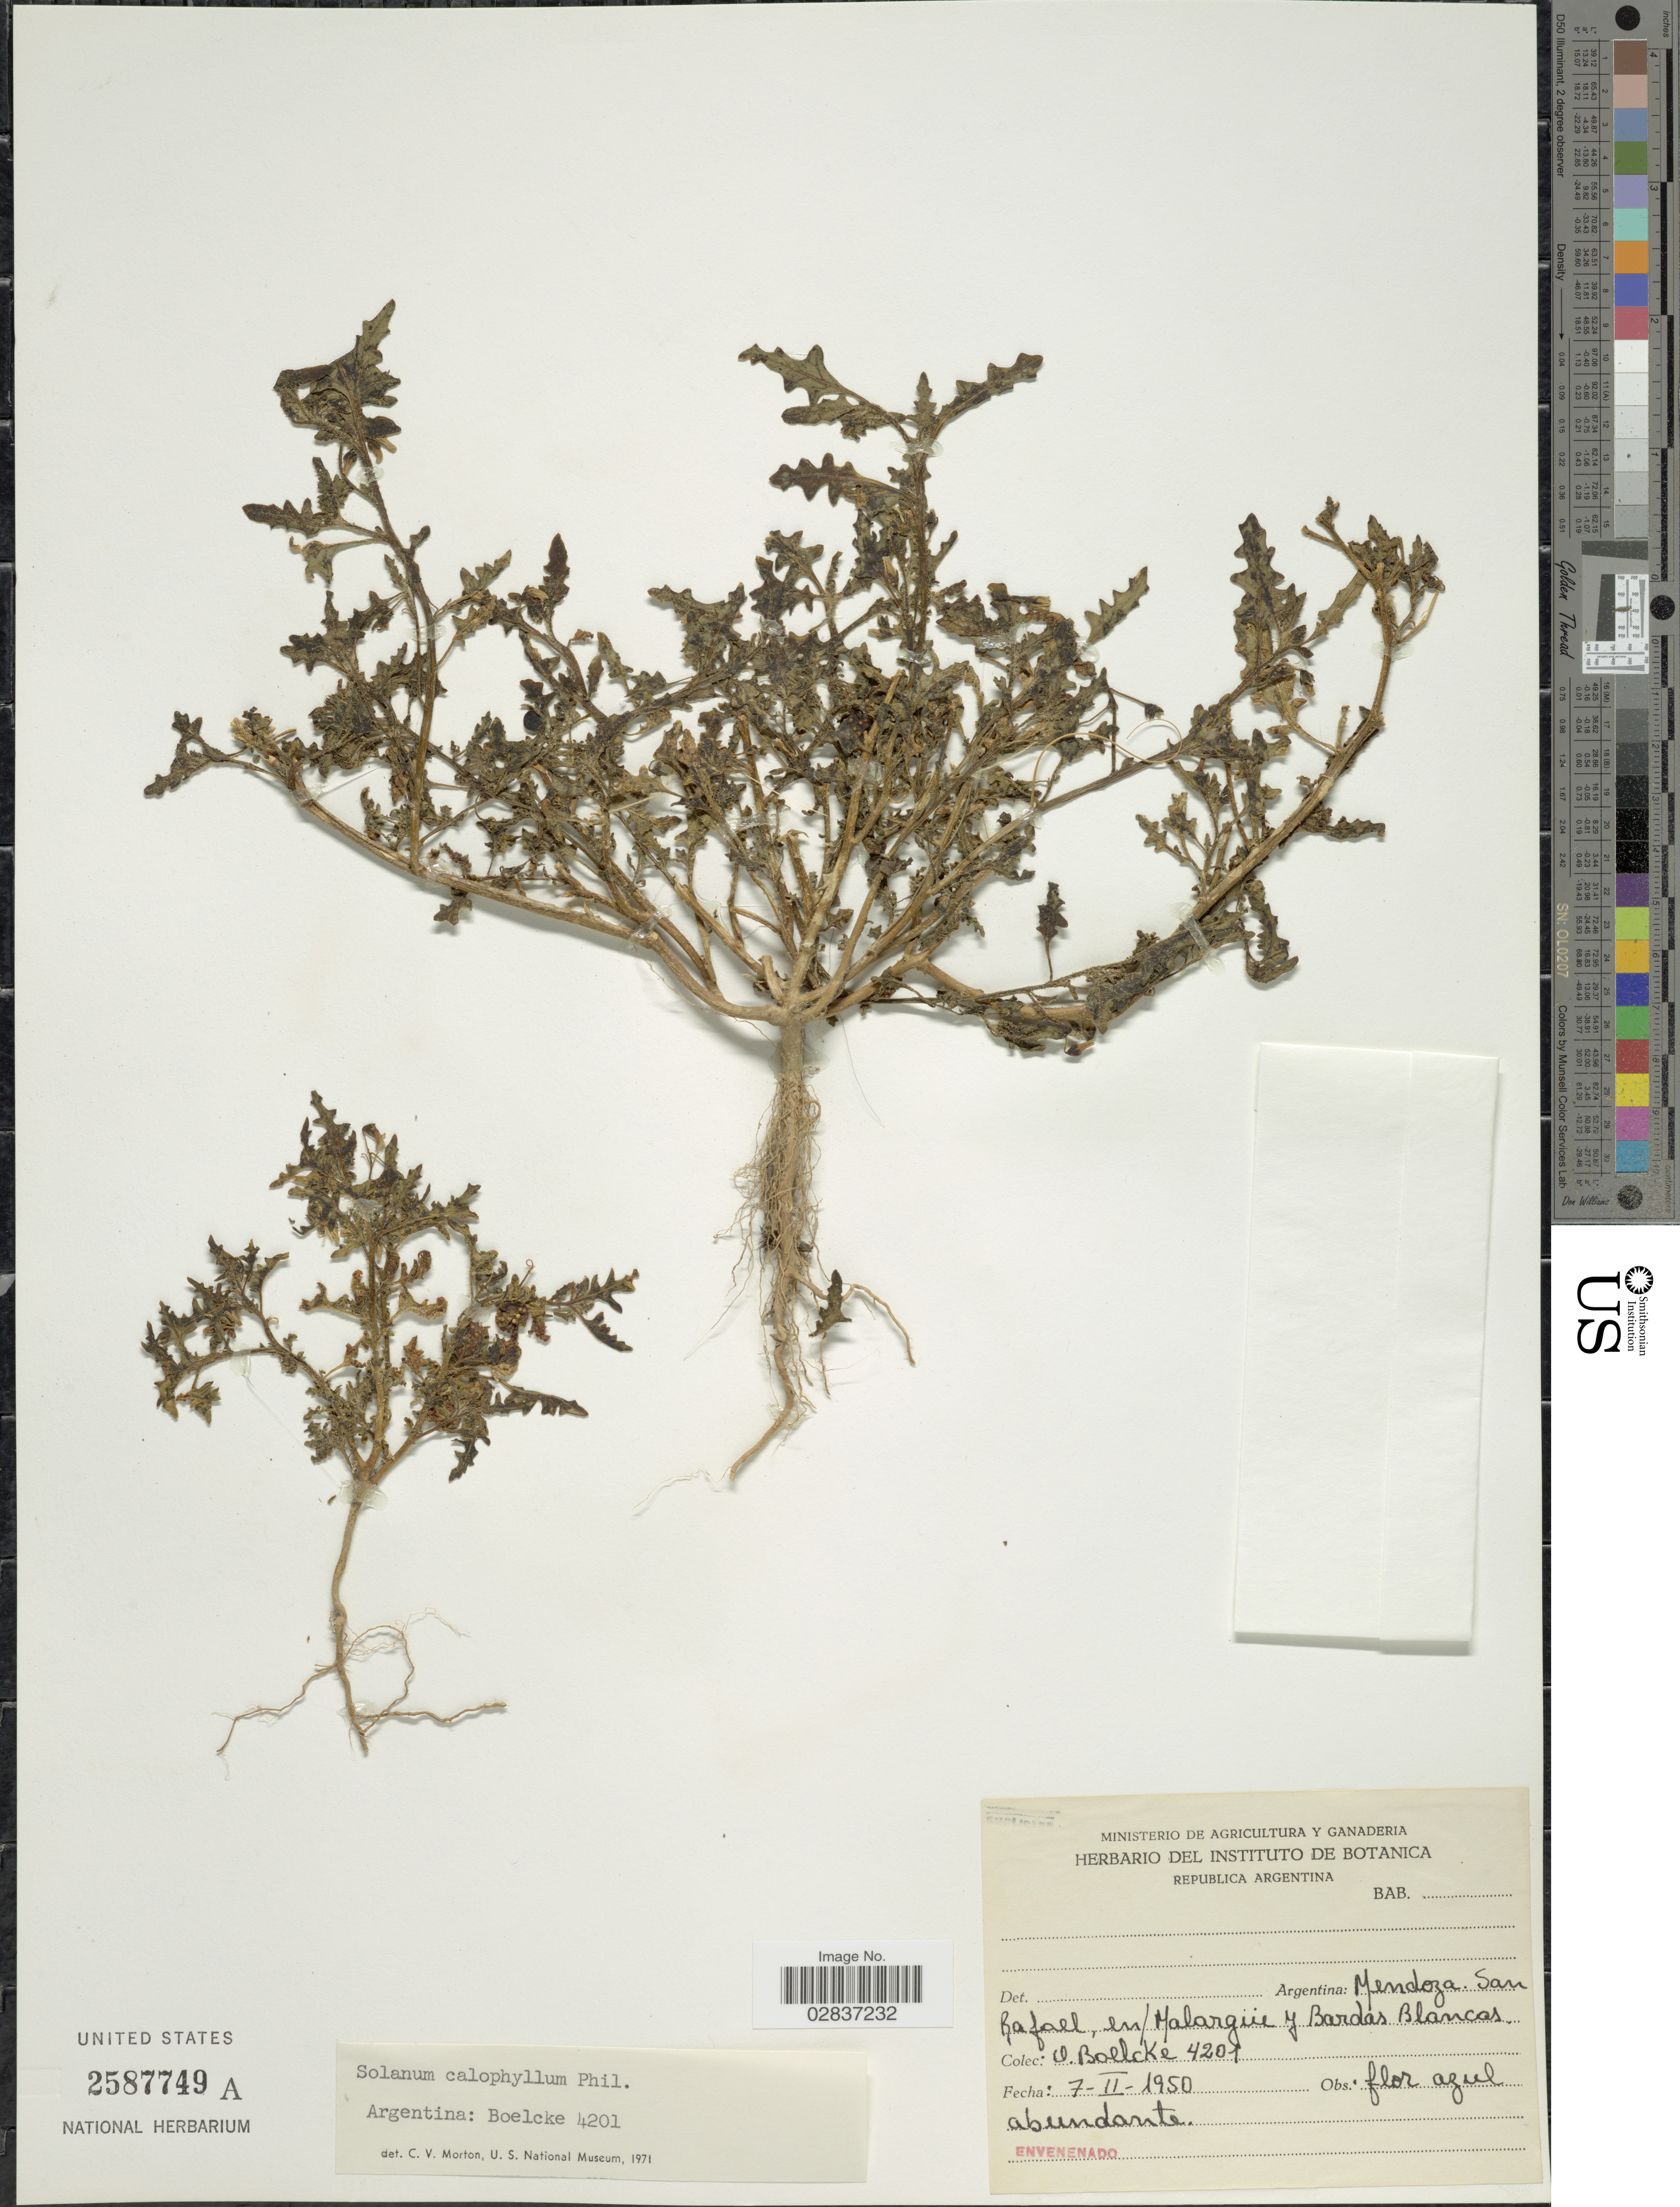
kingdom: Plantae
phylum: Tracheophyta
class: Magnoliopsida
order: Solanales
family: Solanaceae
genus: Solanum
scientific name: Solanum calophyllum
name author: Phil.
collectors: O. Boelcke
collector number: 4201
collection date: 1950-02-07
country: Argentina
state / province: Mendoza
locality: San Rafael, en/Malargüe y Bardas Blancas.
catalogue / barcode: US 2587749A